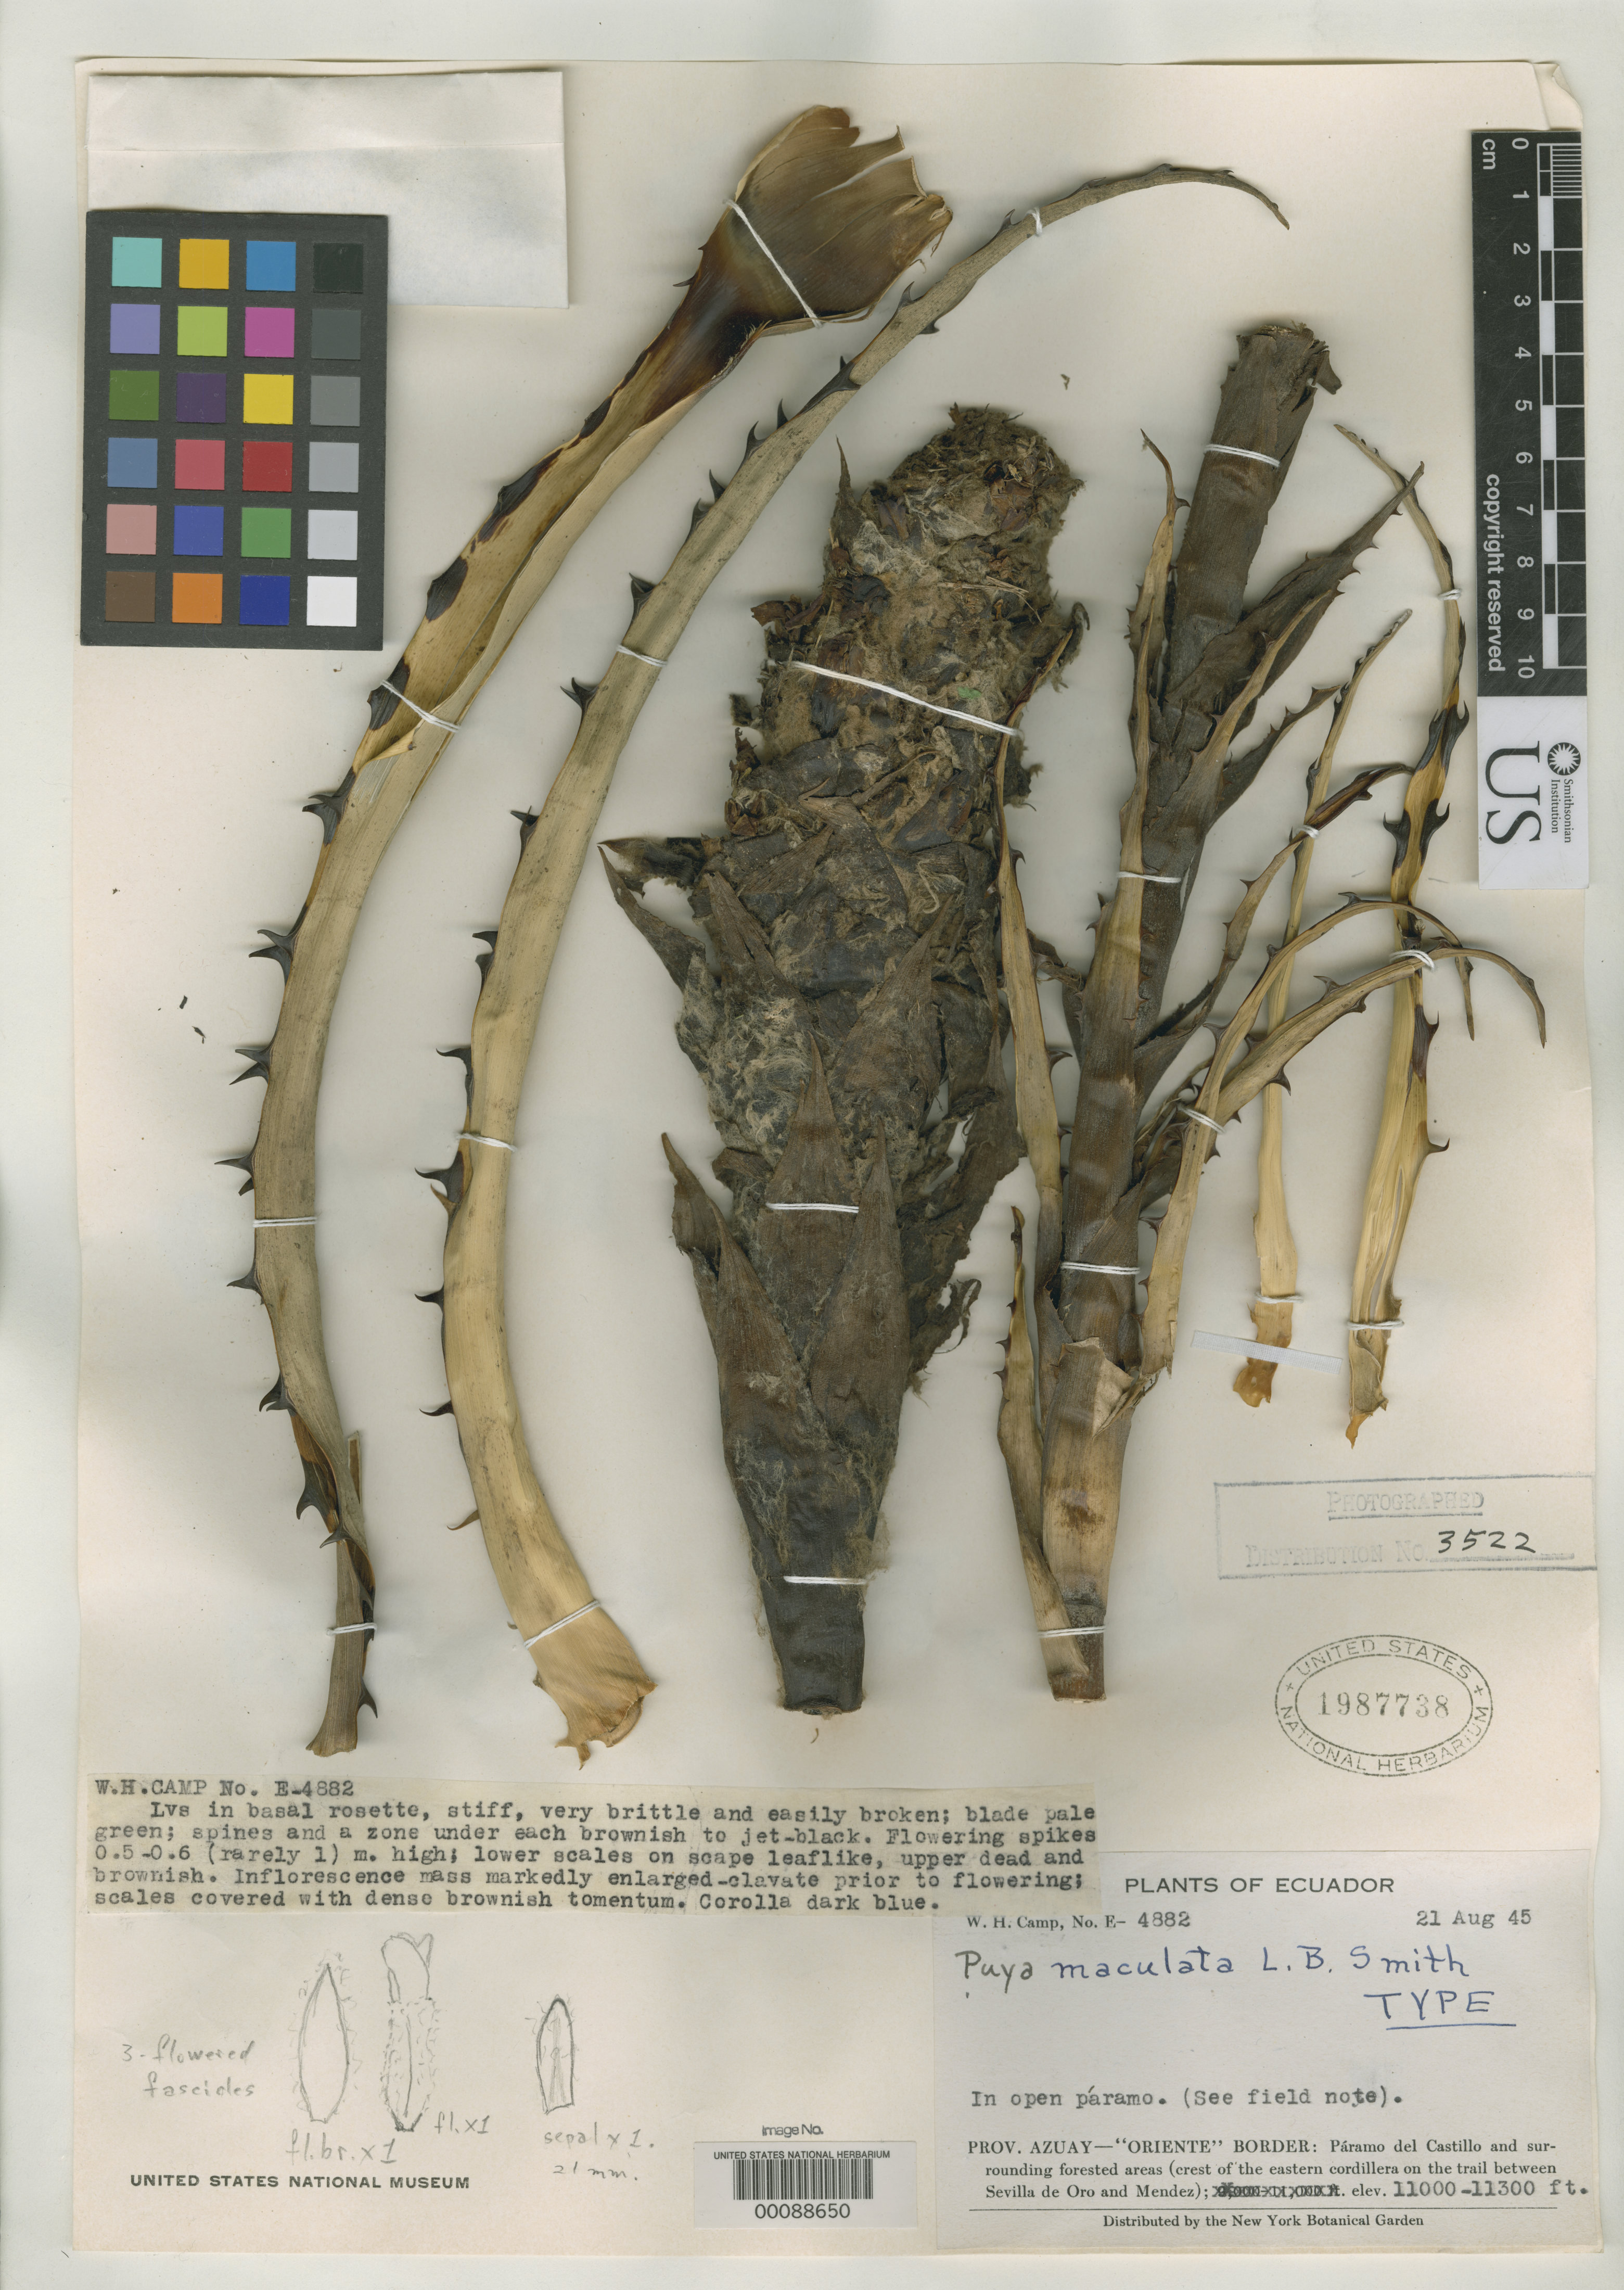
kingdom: Plantae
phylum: Tracheophyta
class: Liliopsida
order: Poales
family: Bromeliaceae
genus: Puya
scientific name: Puya maculata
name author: L.B. Sm.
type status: Holotype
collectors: W. H. Camp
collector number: E 4882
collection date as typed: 21 Aug 1945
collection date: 1945-08-21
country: Ecuador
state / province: Azuay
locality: Paramo del Castillo, crest of Cordillera on Trail between Sevilla de Oro and Mendez.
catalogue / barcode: US 1987738